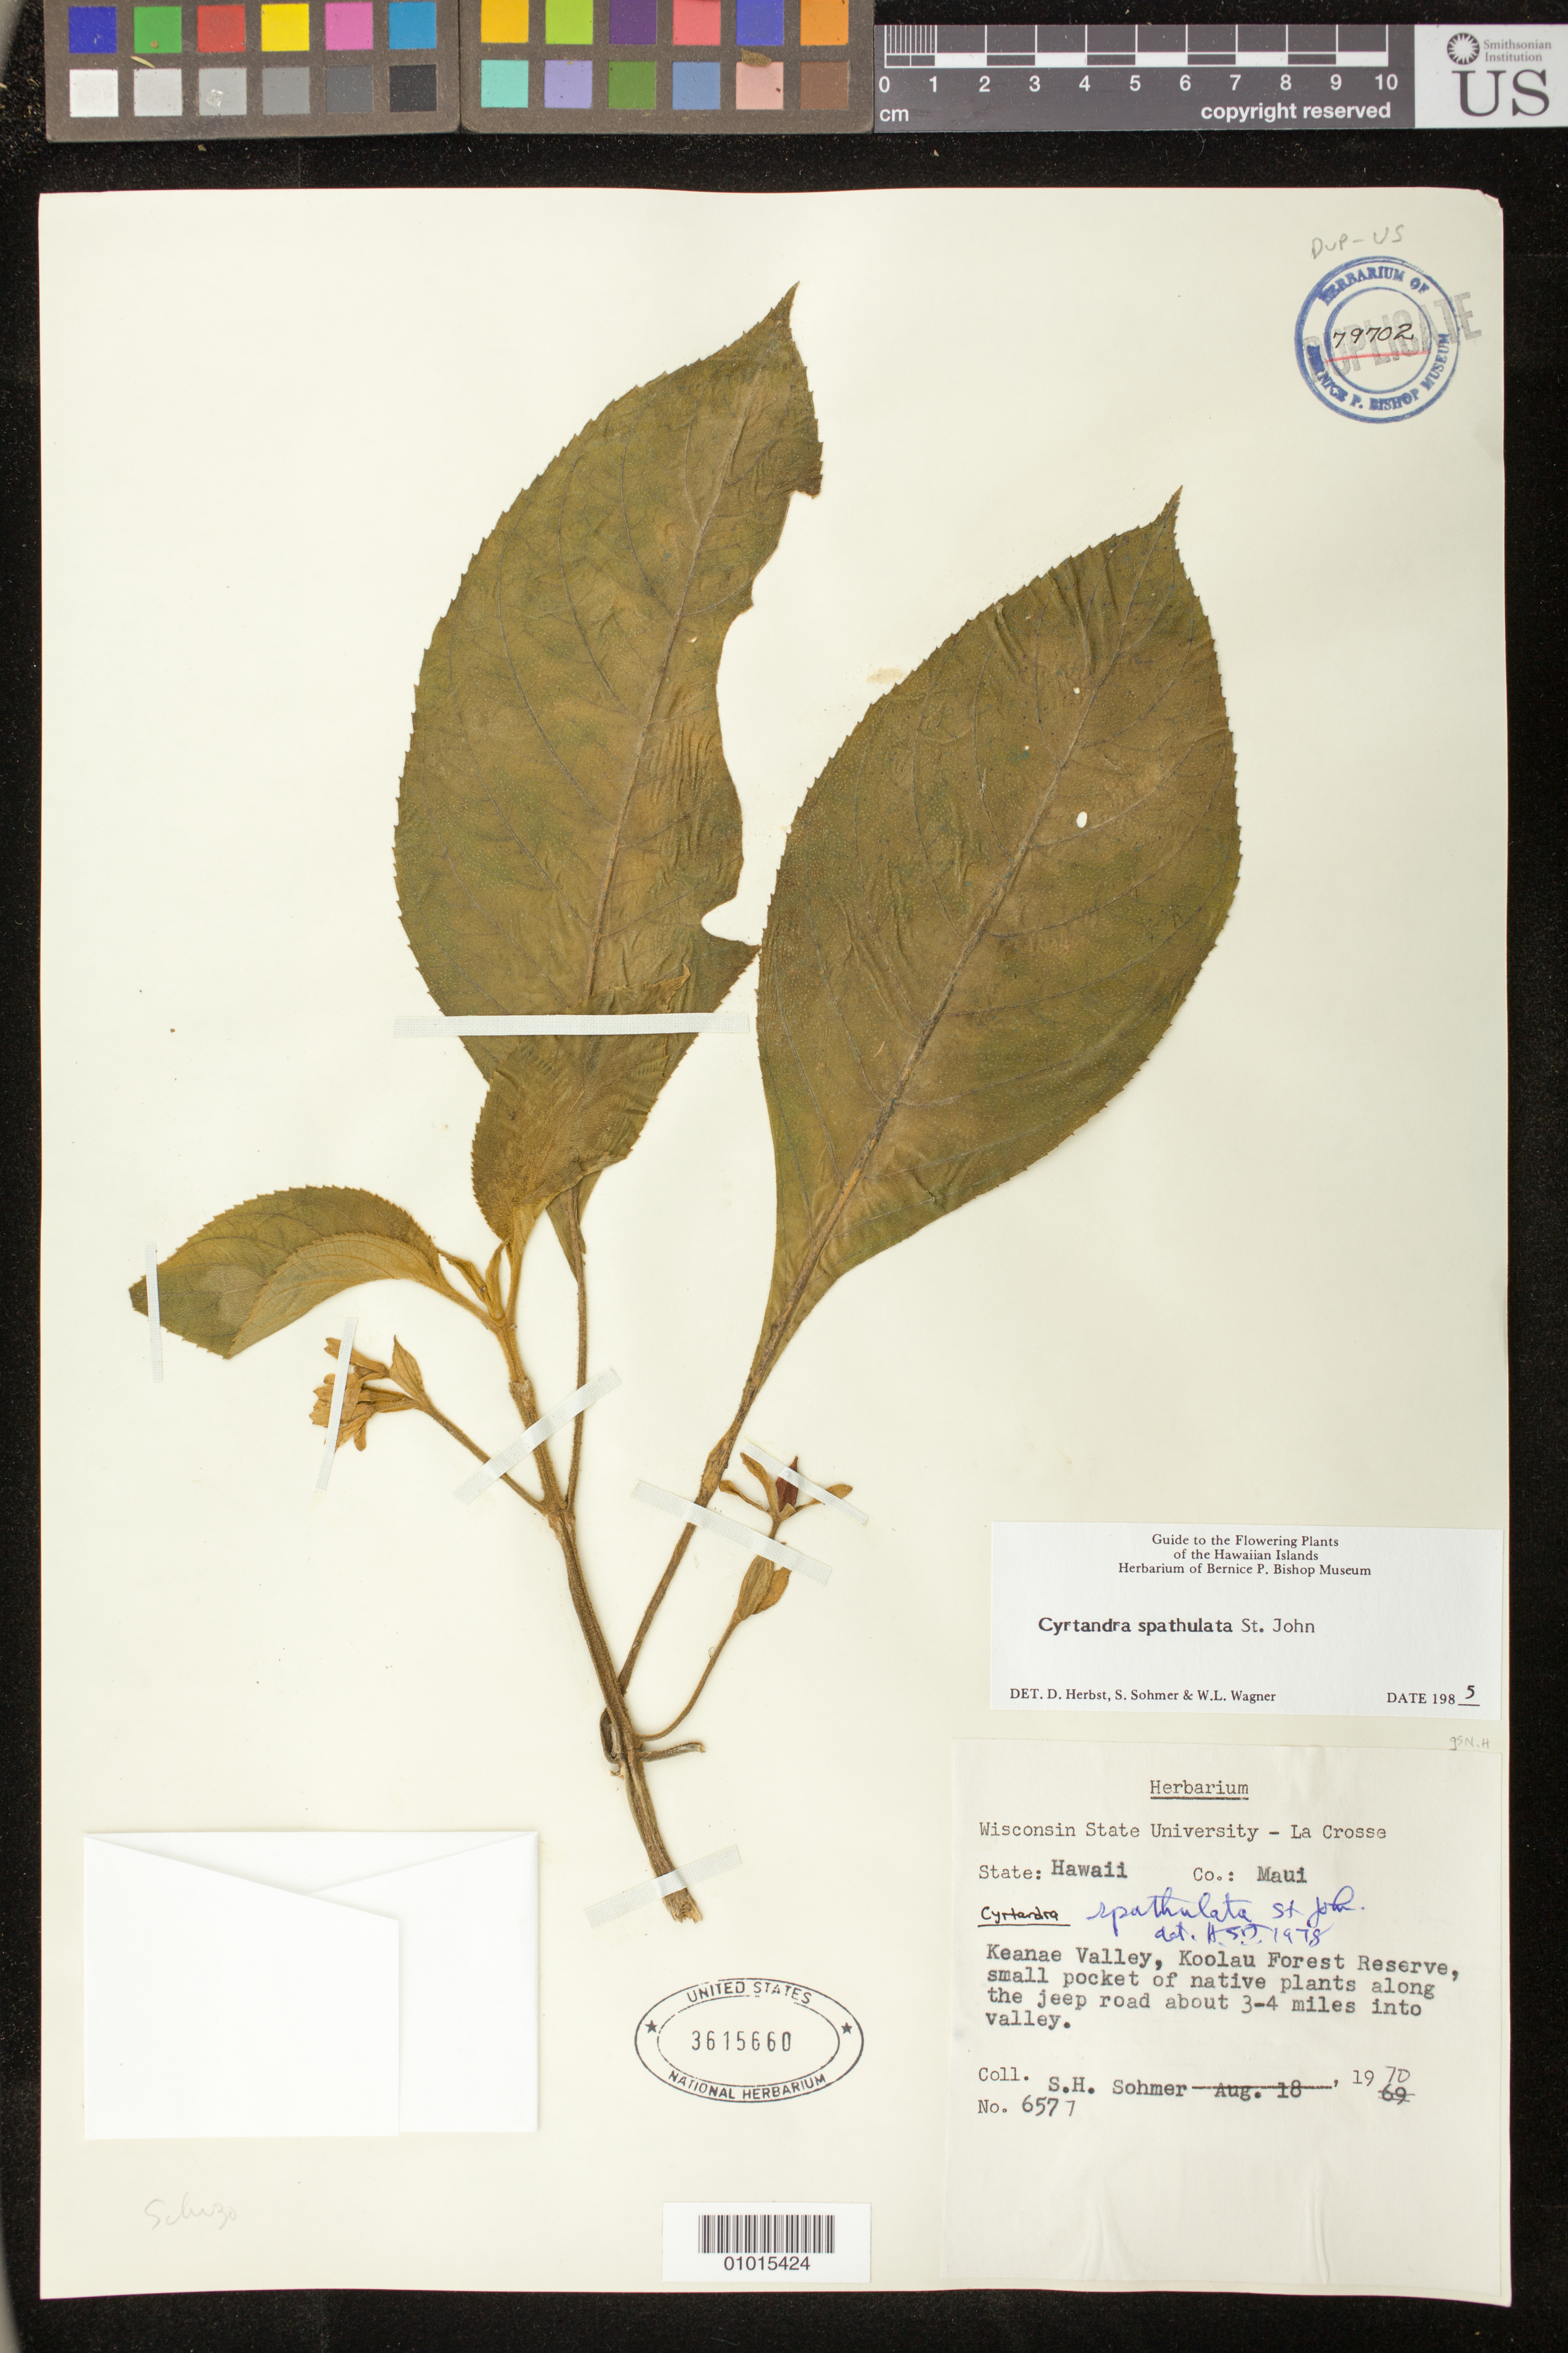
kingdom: Plantae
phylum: Tracheophyta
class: Magnoliopsida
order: Lamiales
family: Gesneriaceae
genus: Cyrtandra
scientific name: Cyrtandra spathulata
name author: H. St. John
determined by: Herbst, D. R.; Sohmer, S. H.; Wagner, W. L.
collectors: S. H. Sohmer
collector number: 6577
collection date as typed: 18 Aug 1970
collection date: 1970-08-18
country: United States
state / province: Hawaii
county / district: Maui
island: Maui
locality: Keane Valley, Koolau Forest Reserve, small pocket of native plants along the jeep road about 3-4 mi into valley.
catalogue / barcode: US 3615660